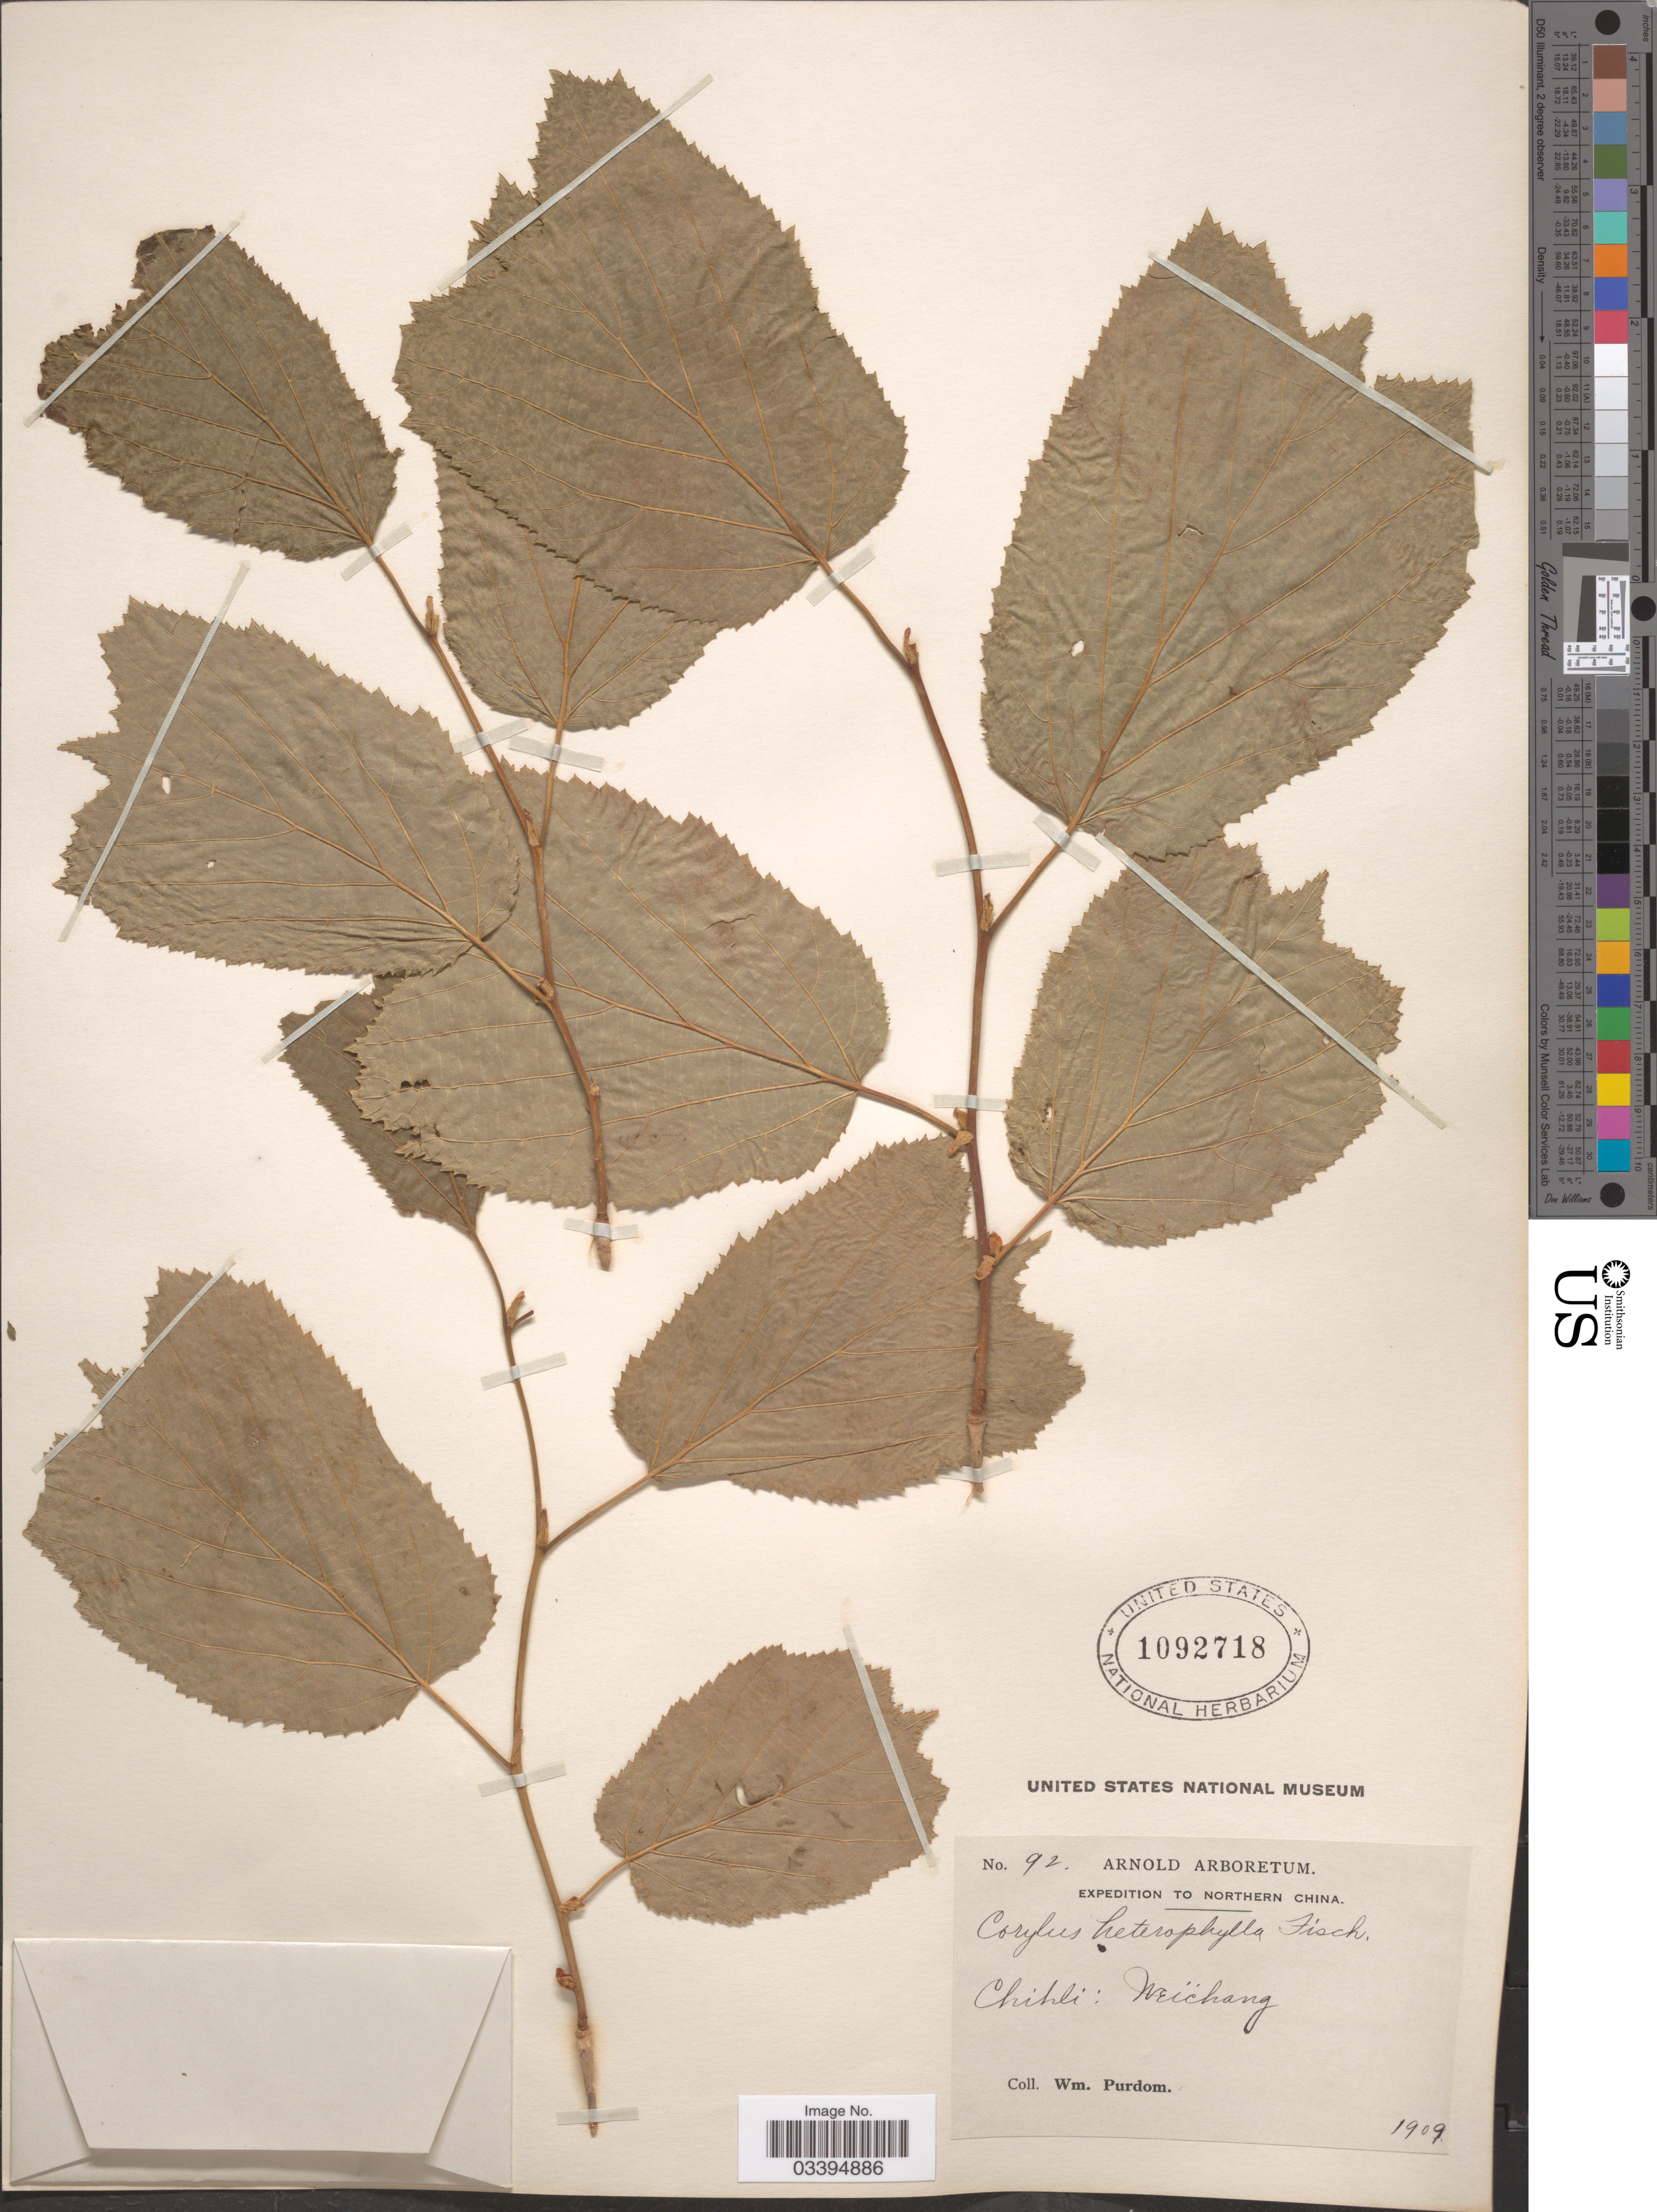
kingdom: Plantae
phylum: Tracheophyta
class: Magnoliopsida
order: Fagales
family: Betulaceae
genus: Corylus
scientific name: Corylus heterophylla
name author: Fisch. ex Trautv.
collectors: W. Purdom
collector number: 92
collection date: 1909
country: China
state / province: Hebei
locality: Northern China. Chihli: Weichang.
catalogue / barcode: US 1092718